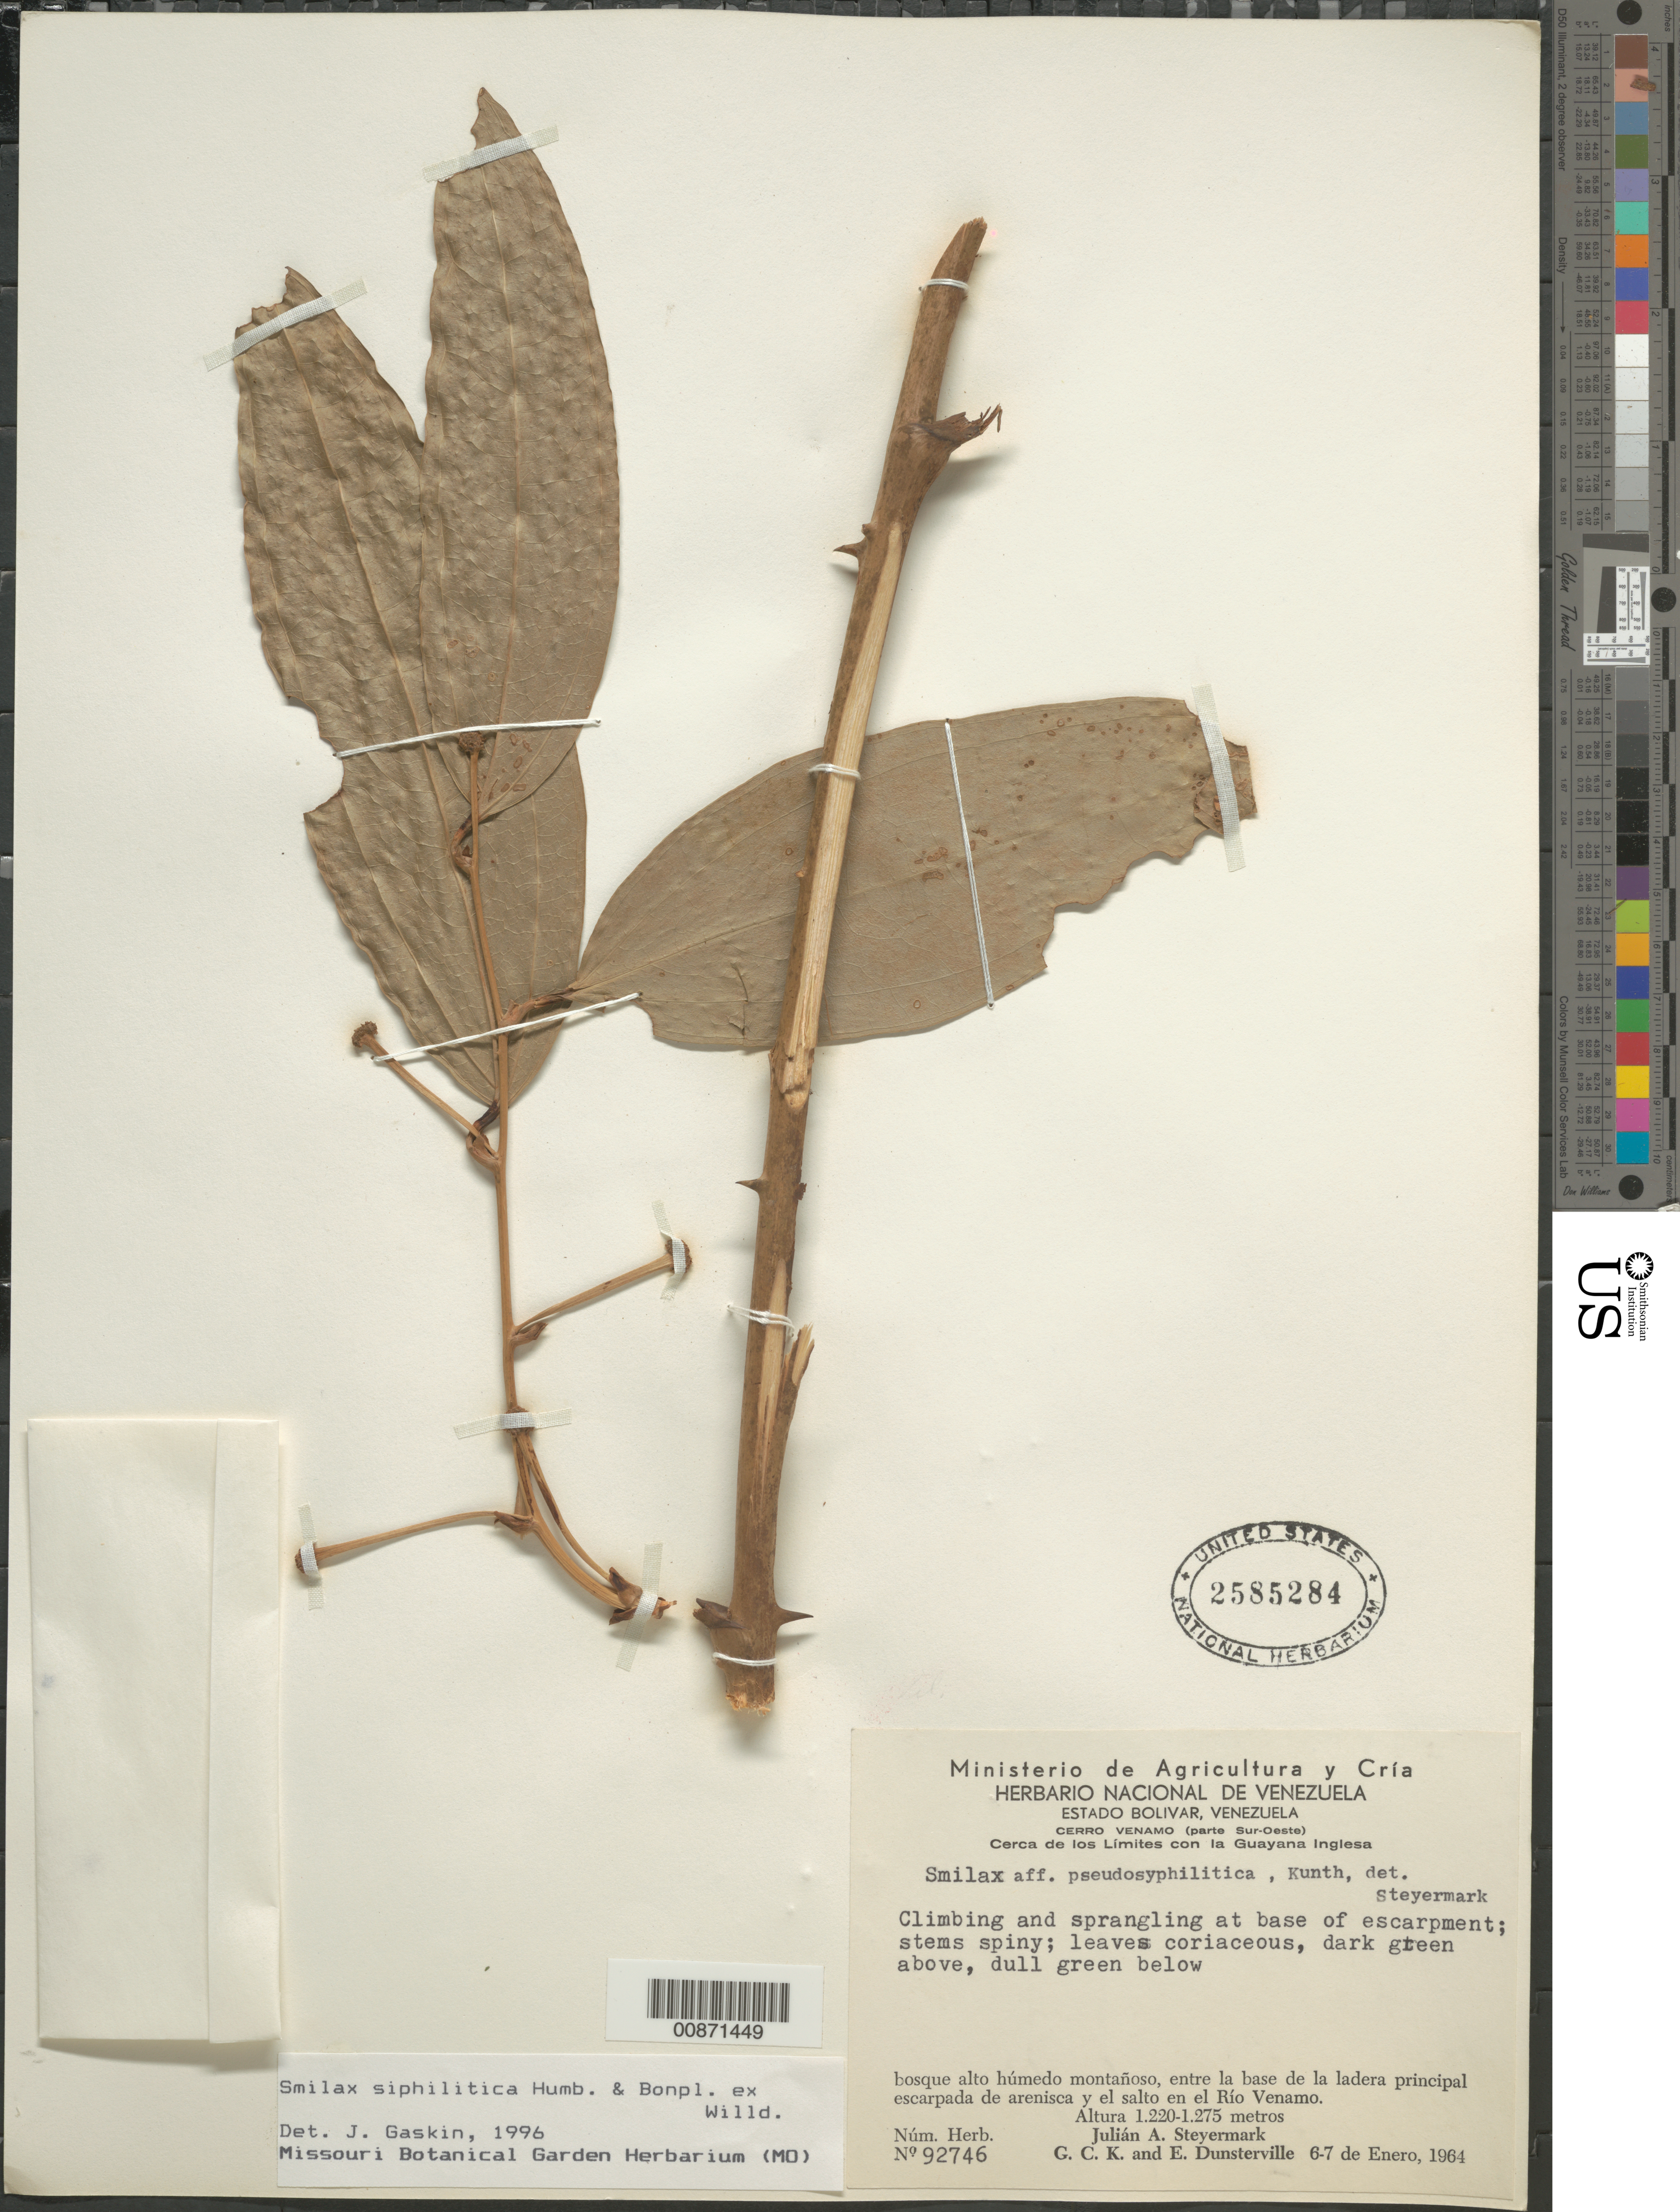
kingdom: Plantae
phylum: Tracheophyta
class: Liliopsida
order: Liliales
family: Smilacaceae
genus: Smilax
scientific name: Smilax syphilitica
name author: Humb. & Bonpl.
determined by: Gaskin, J. F.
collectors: J. Steyermark, G. C. K. Dunsterville & E. Dunsterville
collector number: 92746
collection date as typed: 6-Jan-64 to 7-Jan-64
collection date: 1964-01-06/1964-01-07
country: Venezuela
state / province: Bolívar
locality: Cerro Venamo parte Sur-Oeste, entre la base de la ladera principal escarpada de arenisca y el salto en el Rio Venamo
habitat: Bosque alto humedo montanoso, at base of escarpment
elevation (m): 1220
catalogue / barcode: US 2585284